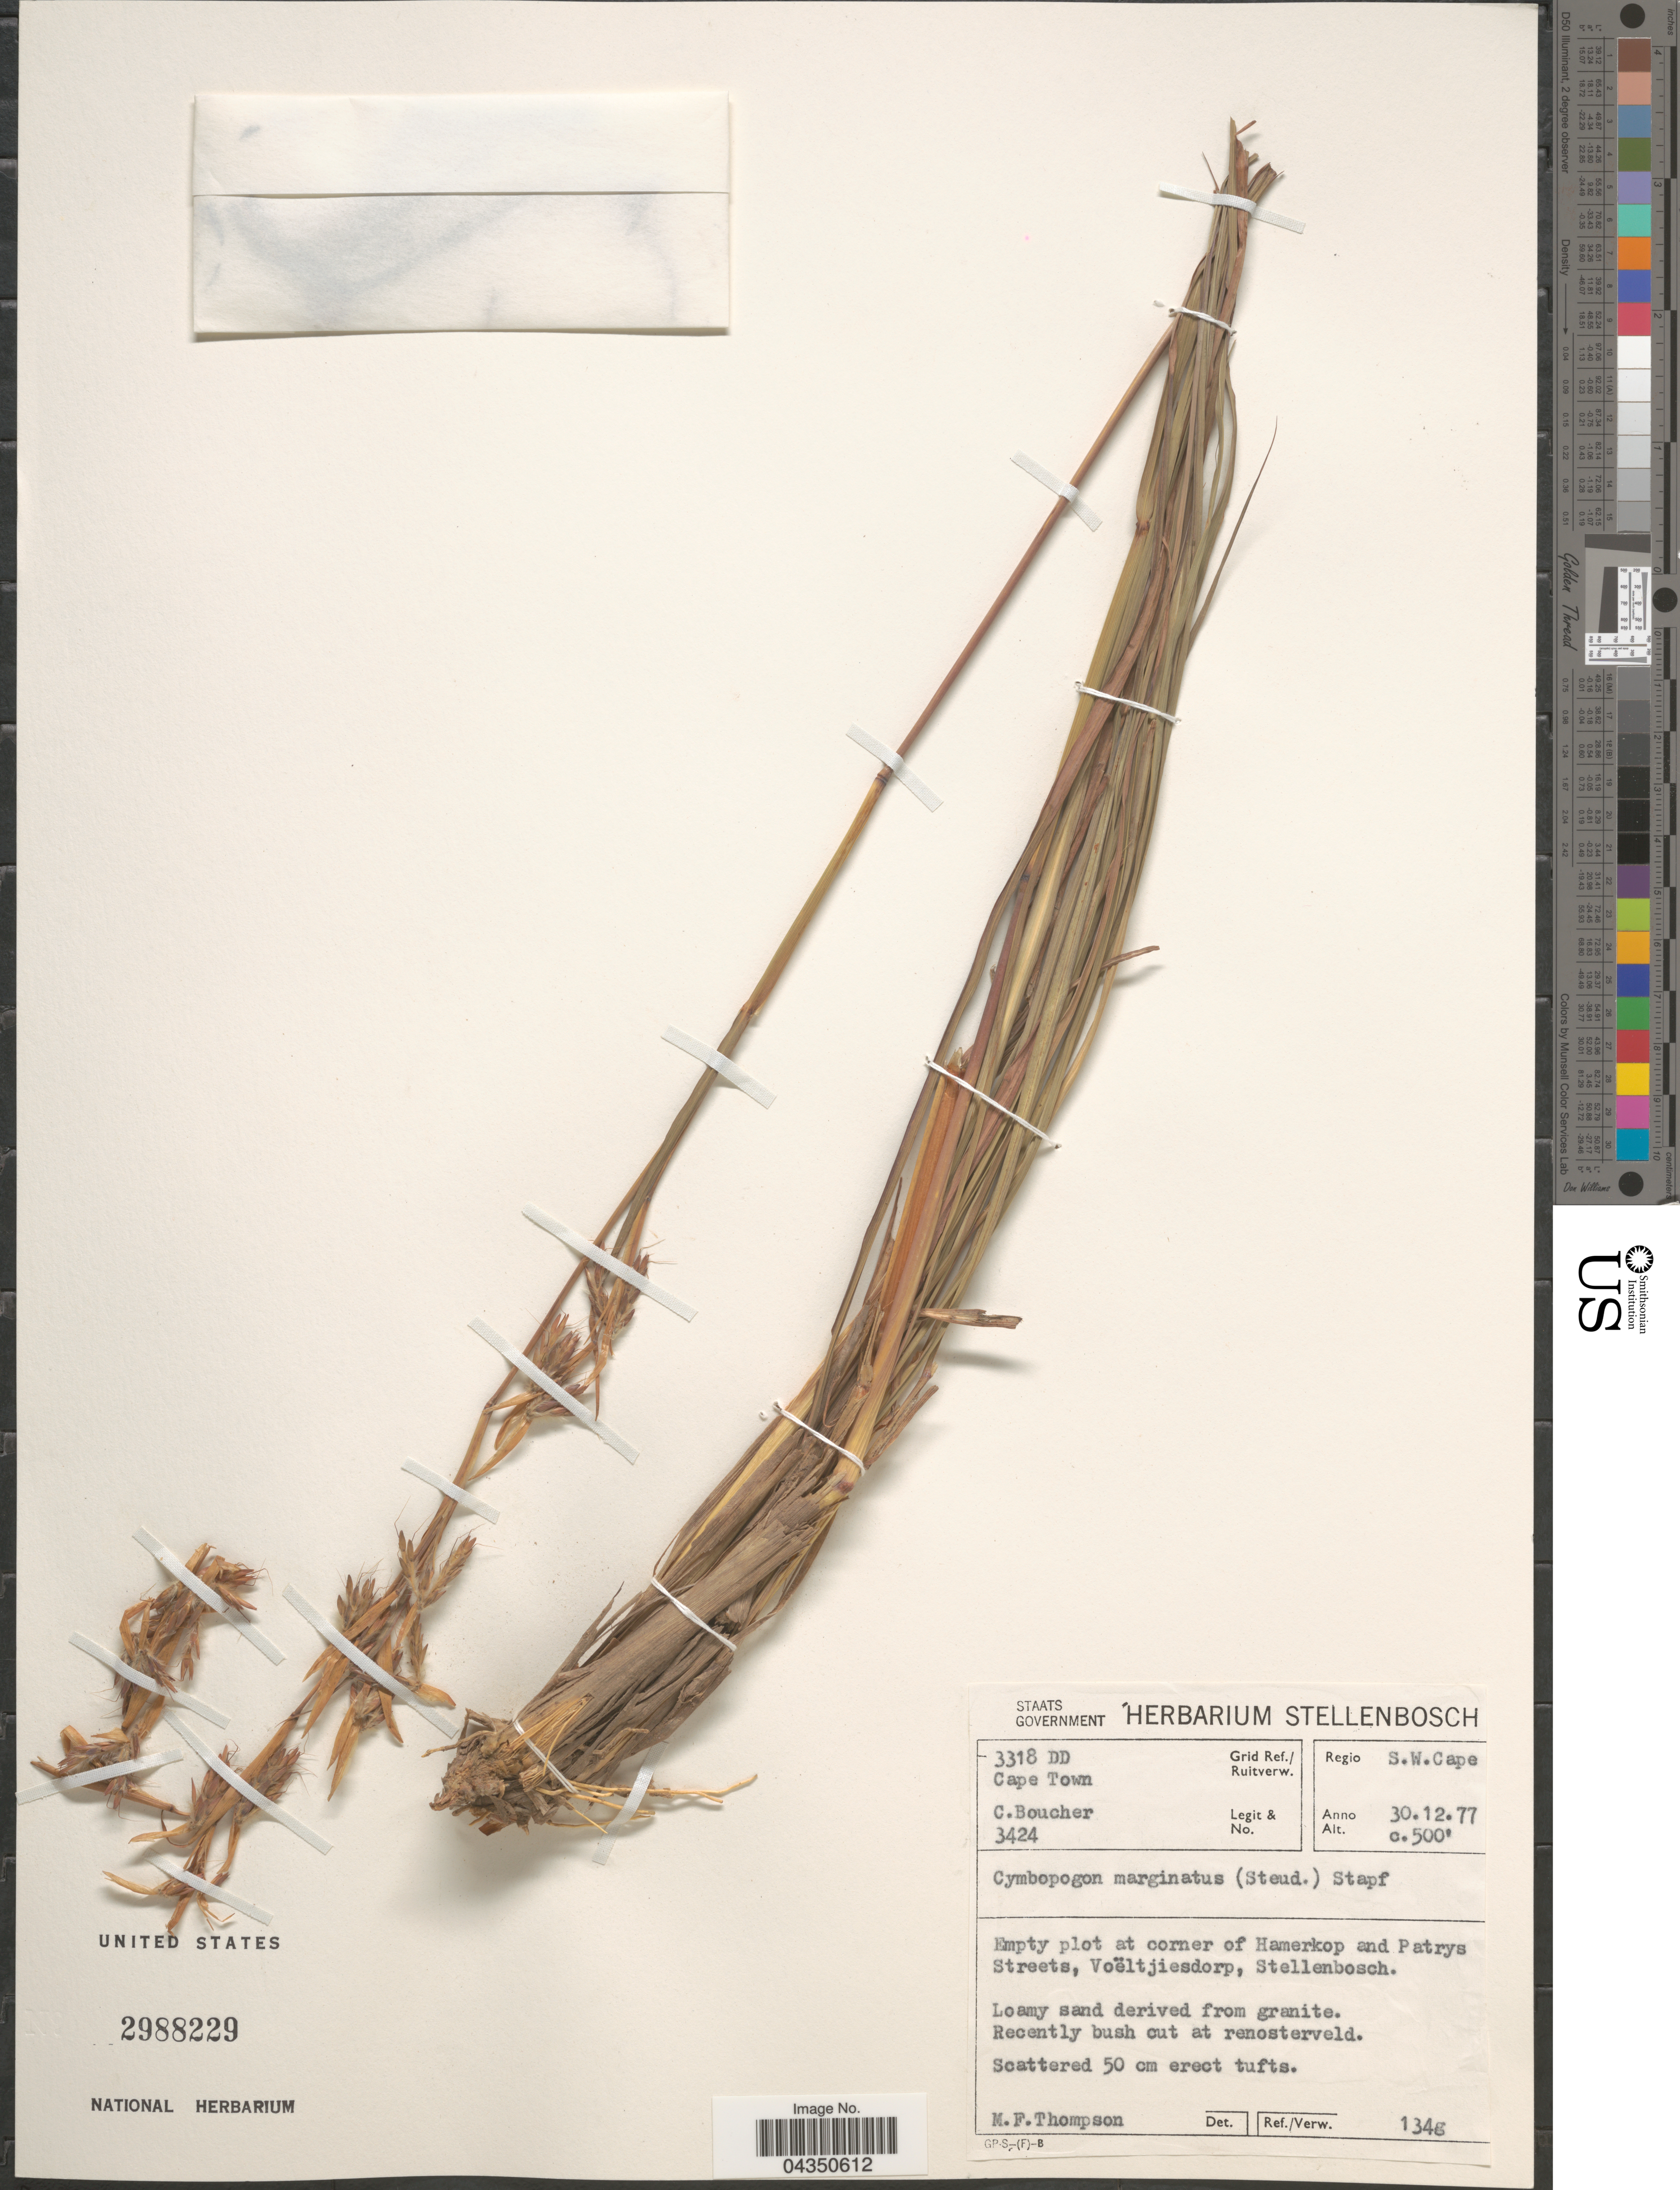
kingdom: Plantae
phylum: Tracheophyta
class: Liliopsida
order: Poales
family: Poaceae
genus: Cymbopogon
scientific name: Cymbopogon marginatus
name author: Stapf ex Burtt Davy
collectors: C. Boucher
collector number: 3424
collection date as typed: Transcribed d/m/y: 30/12/77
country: South Africa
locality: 3318 DD Grid Ref./Ruitverw. Regio S.W. Cape. Empty plot at corner of Hamerkop and Patrys Streets, Voëltjiesdorp, Stellenbosch.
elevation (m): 152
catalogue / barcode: US 2988229